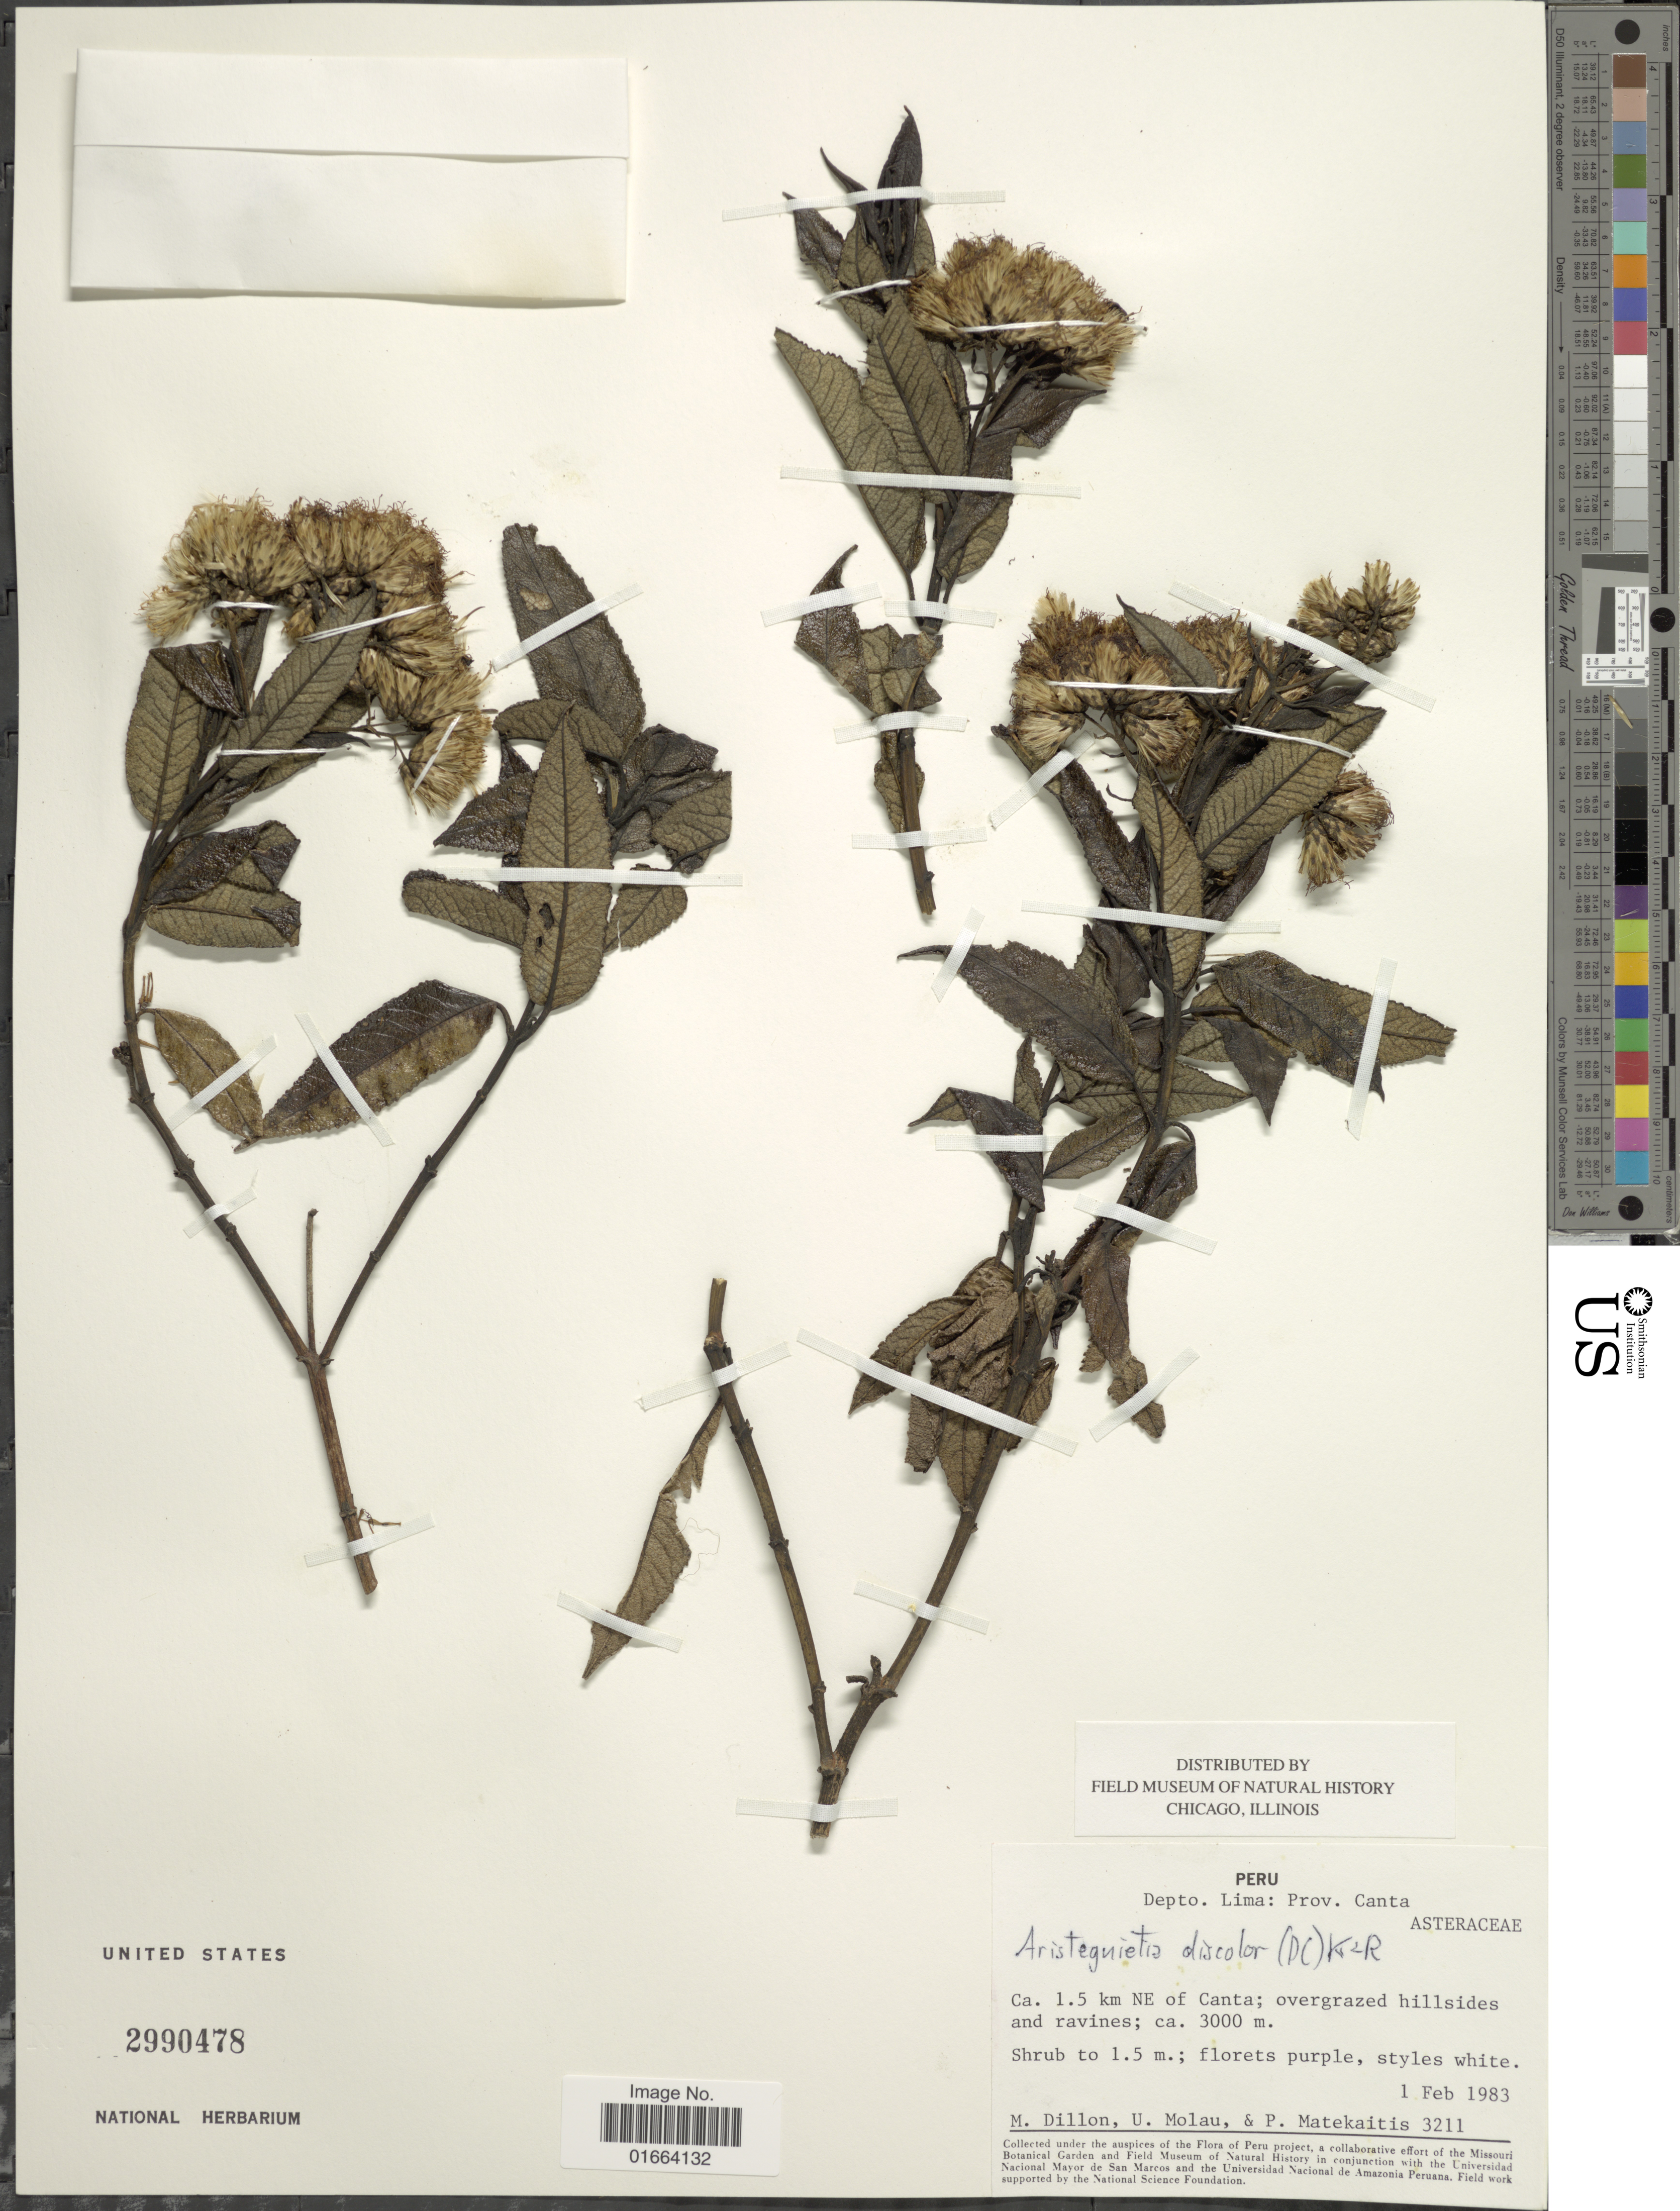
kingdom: Plantae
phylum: Tracheophyta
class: Magnoliopsida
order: Asterales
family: Asteraceae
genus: Aristeguietia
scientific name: Aristeguietia discolor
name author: (DC.) R.M. King & H. Rob.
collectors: M. O. Dillon, U. Molau & P. Matekaitis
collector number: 3211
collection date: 1983-02-01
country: Peru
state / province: Lima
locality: Prov. Canta. Ca. 1.5 km NE of Canta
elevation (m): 3000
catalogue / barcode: US 2990478